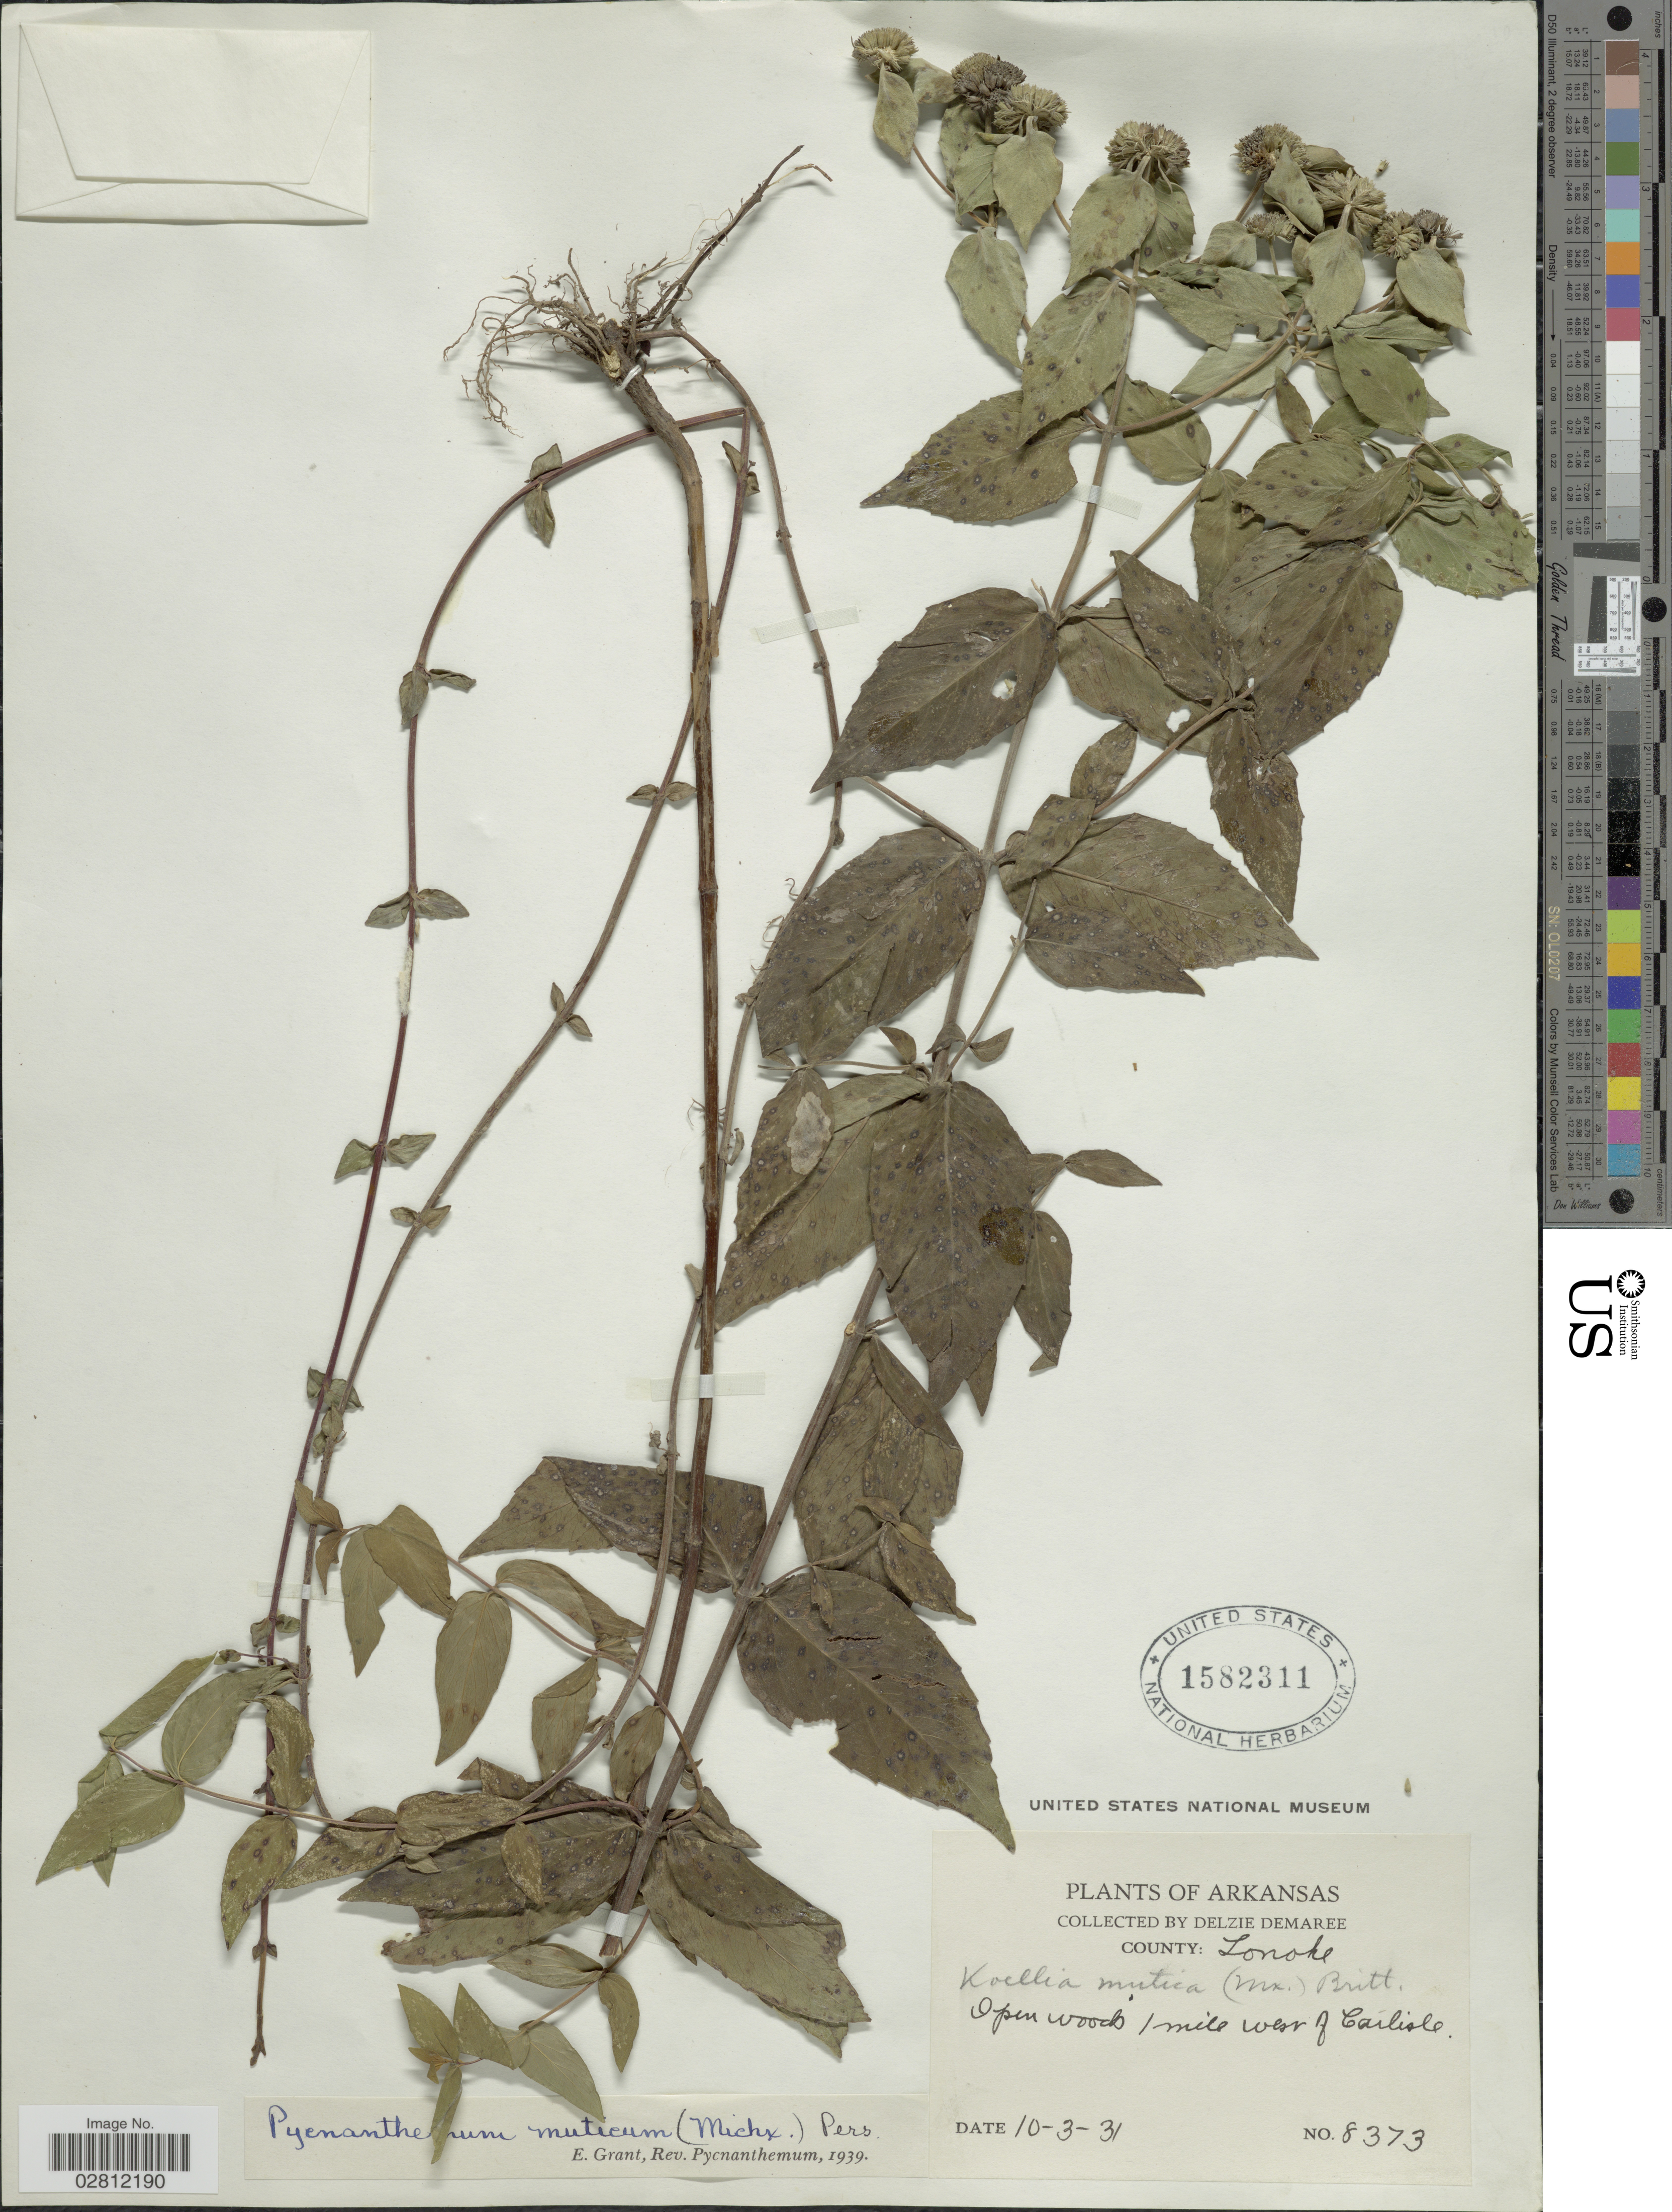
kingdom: Plantae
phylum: Tracheophyta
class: Magnoliopsida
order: Lamiales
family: Lamiaceae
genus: Pycnanthemum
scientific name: Pycnanthemum muticum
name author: (Michx.) Pers.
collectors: D. Demaree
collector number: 8373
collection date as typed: Transcribed d/m/y: 10/3/31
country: United States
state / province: Arkansas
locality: County Lonoke, Open woods 1 mile west of Carlisle.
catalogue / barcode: US 1582311